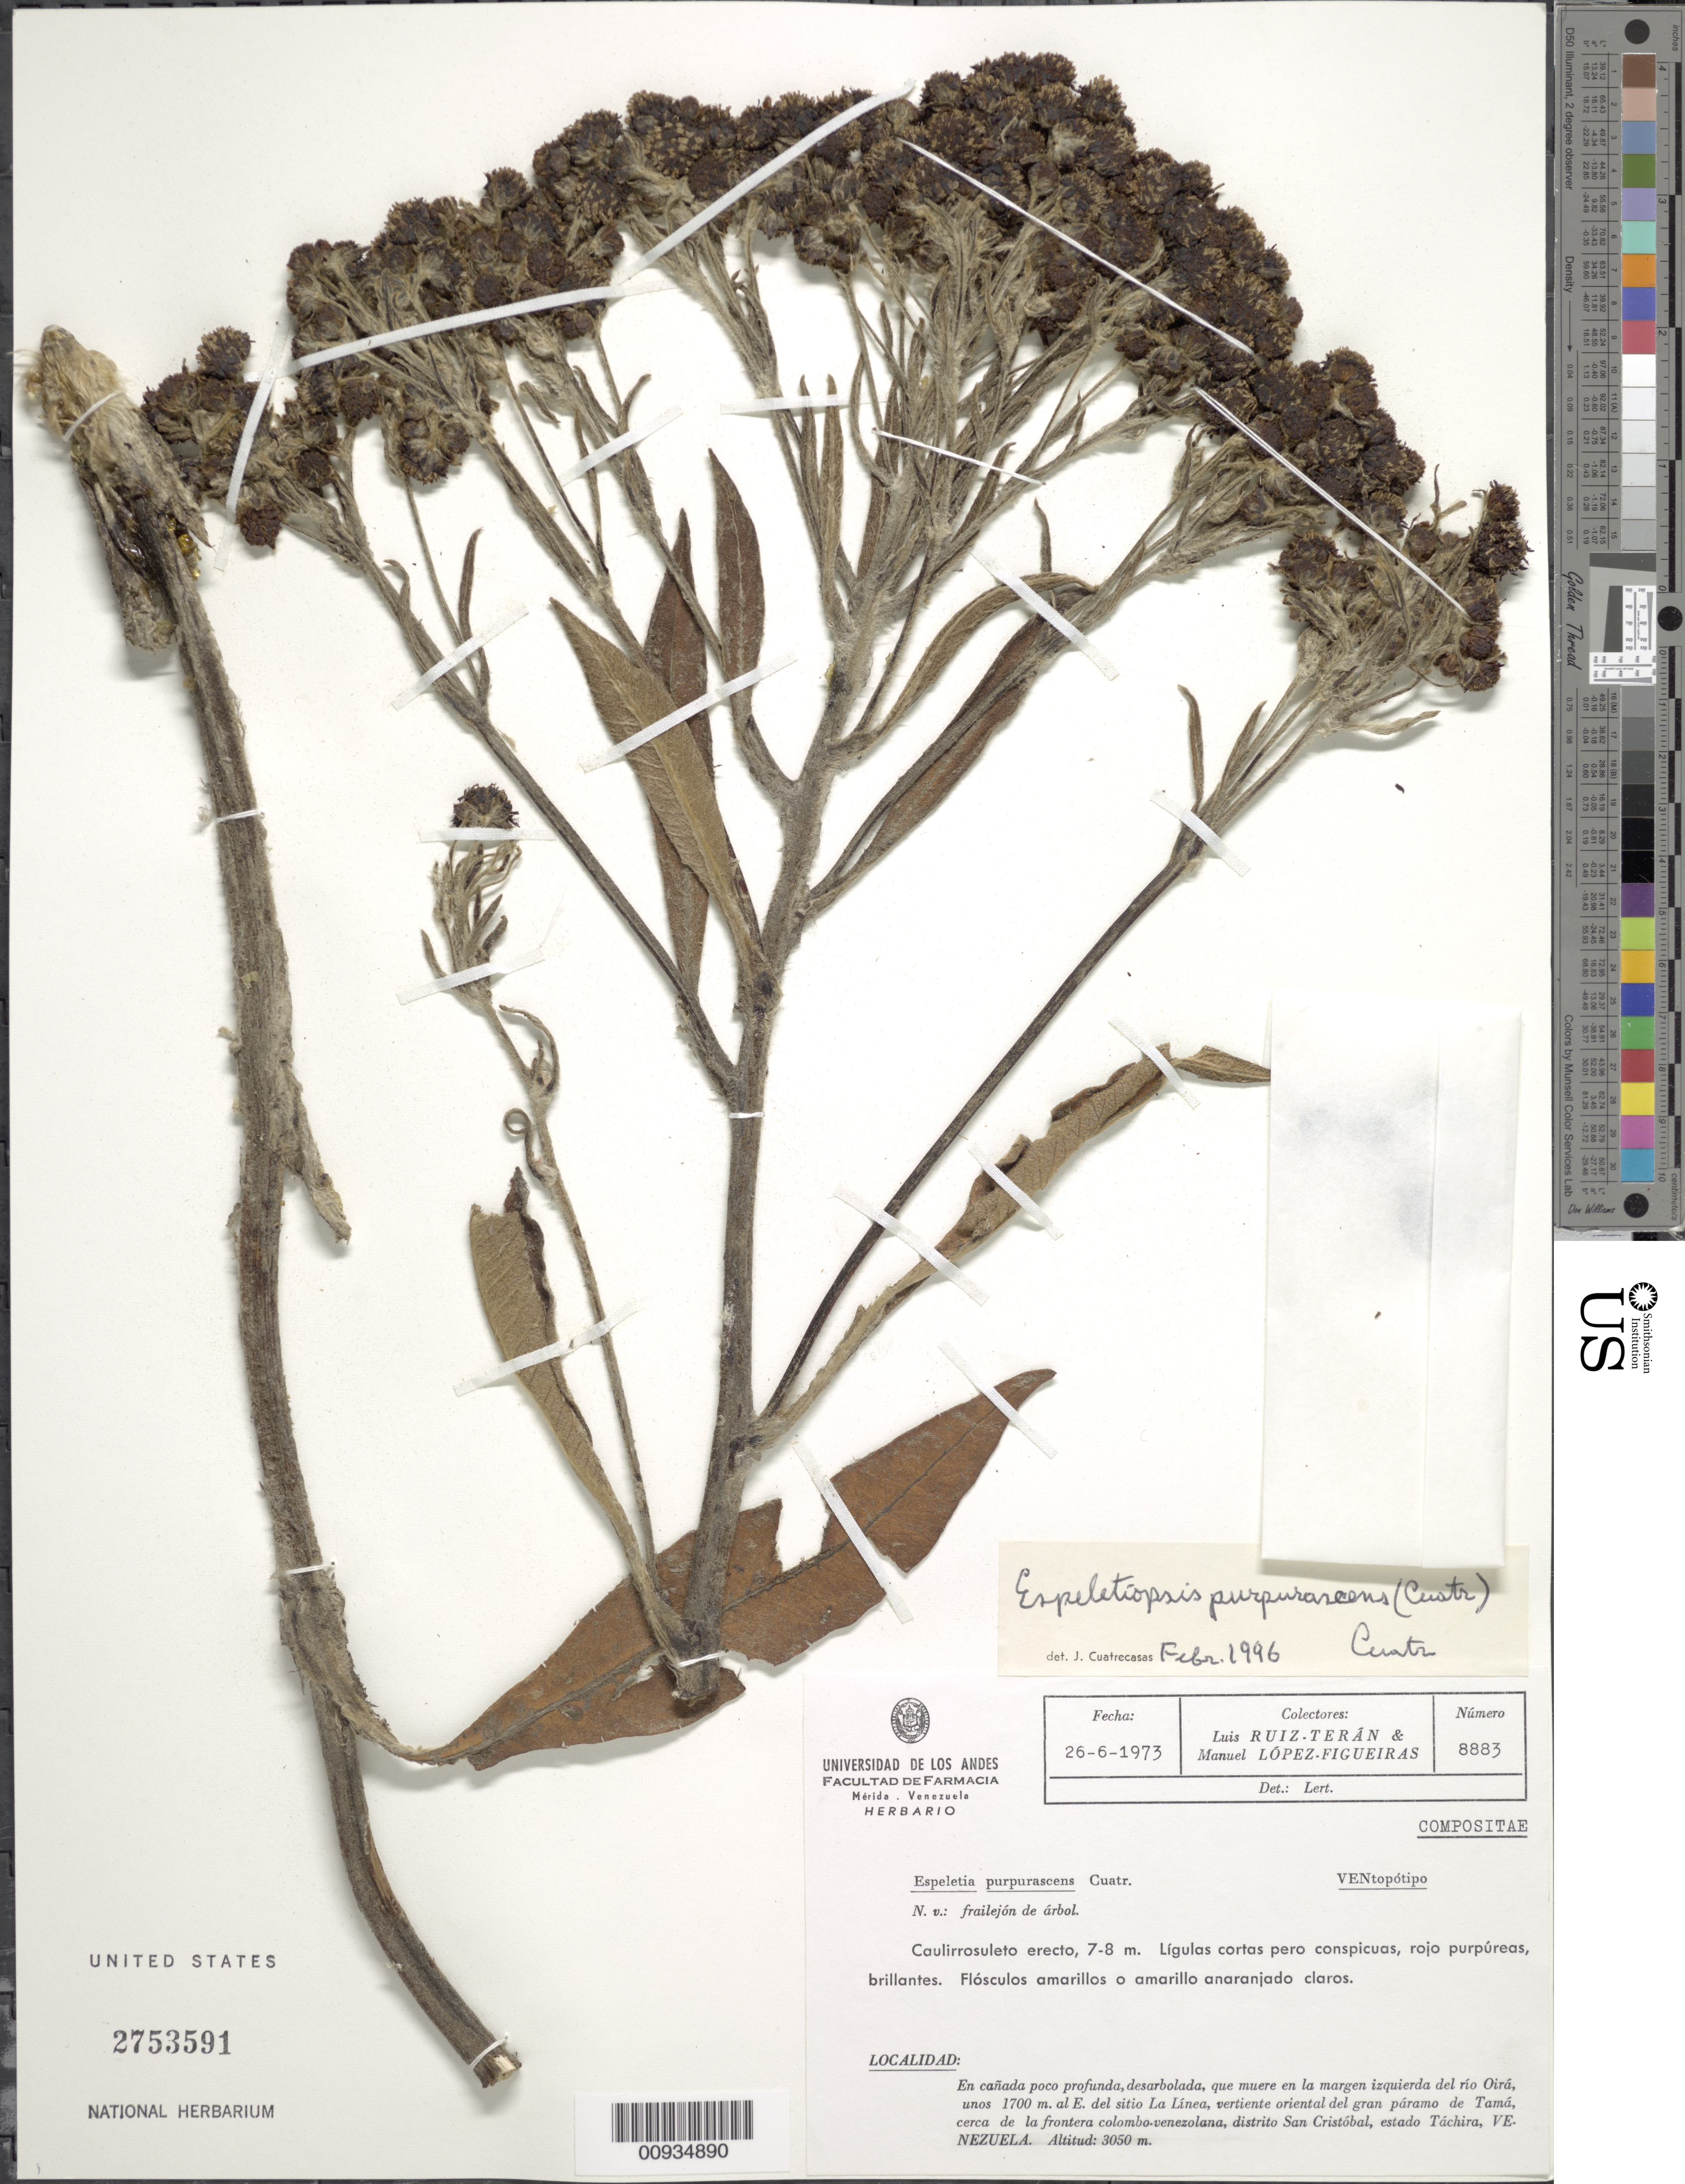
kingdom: Plantae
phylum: Tracheophyta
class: Magnoliopsida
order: Asterales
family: Asteraceae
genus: Espeletiopsis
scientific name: Espeletiopsis purpurascens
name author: (Cuatrec.) Cuatrec.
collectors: L. Teran & M. López Figueiras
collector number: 8883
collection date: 1973-06-26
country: Venezuela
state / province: Tachira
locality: En canada poco profunda, desarbolada, que muere en la margen izquierda del rio Oira, unos 1700 m al E del sitio La Linea, vertiente oriental del gran paramo de Tama, cerca de la frontera colombo-venezolana, Distrito San Cristobal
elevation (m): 3050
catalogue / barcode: US 2753591